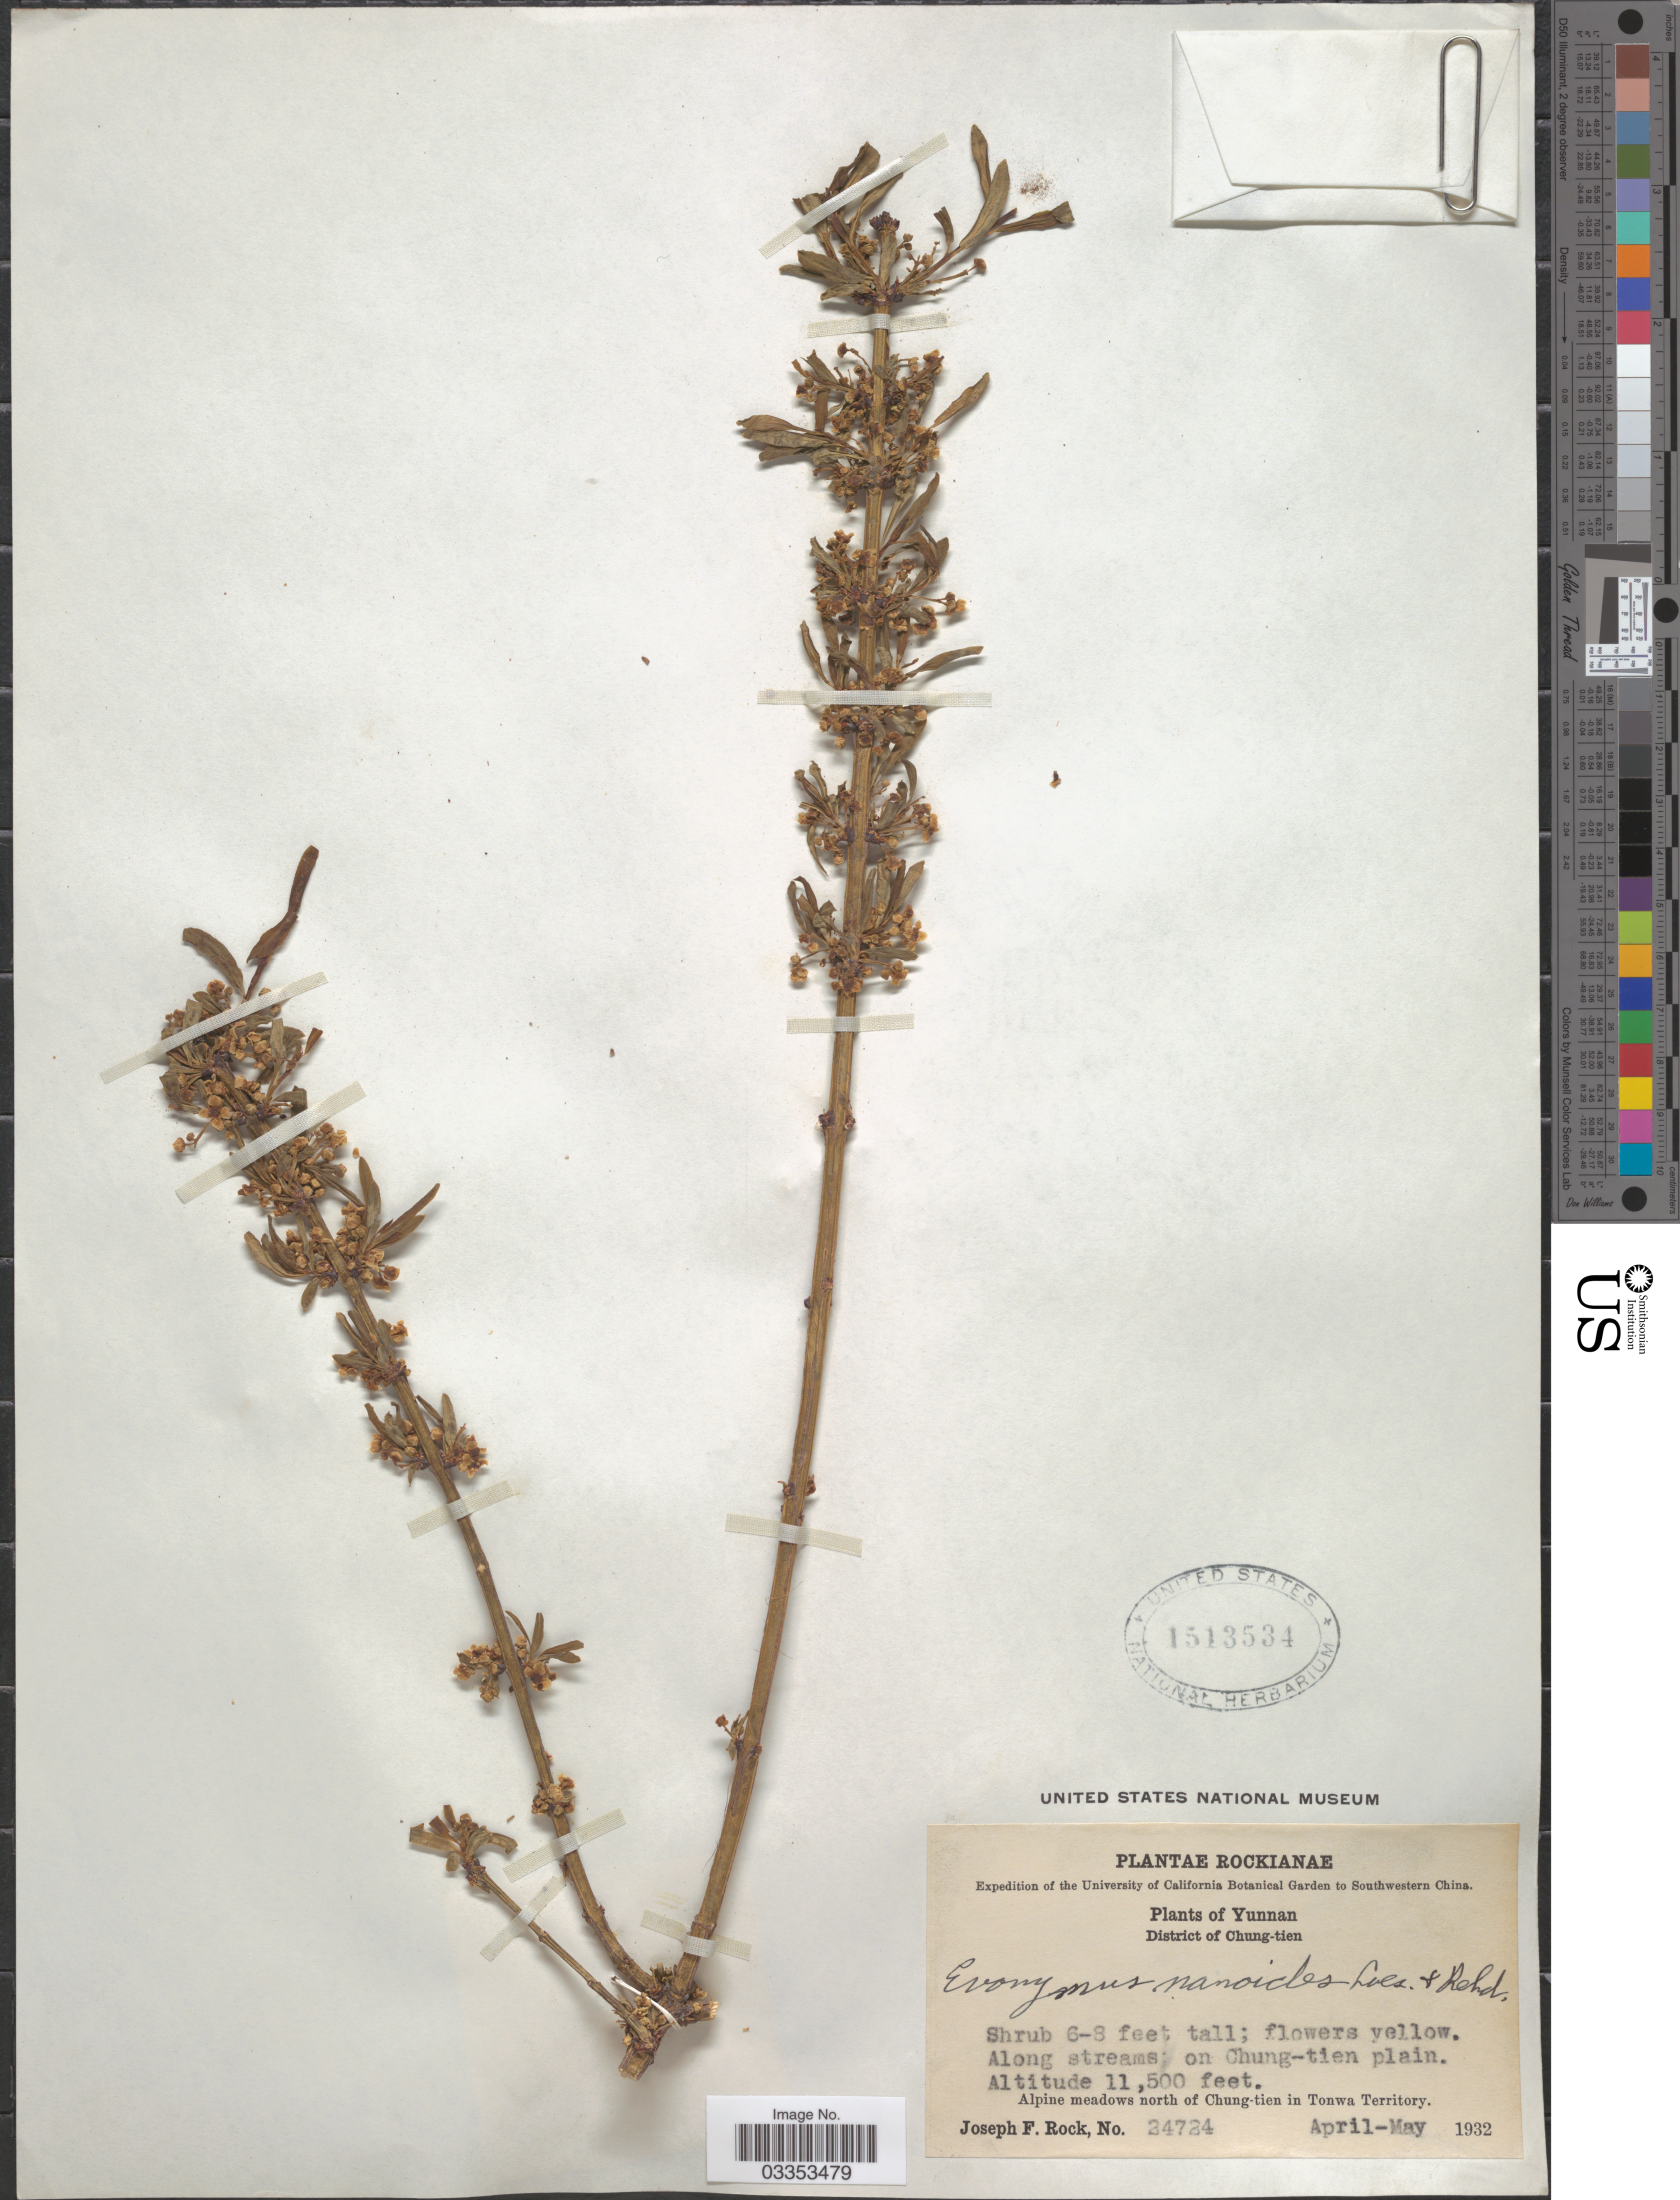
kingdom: Plantae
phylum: Tracheophyta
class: Magnoliopsida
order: Celastrales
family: Celastraceae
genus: Euonymus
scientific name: Euonymus nanoides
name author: Loes. & Rehder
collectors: J. F. Rock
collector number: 24724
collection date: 1932-04/1932-05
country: China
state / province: Yunnan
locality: Southwestern China. District of Chung-tien. Along streams on Chung-tien plain. Alpine meadows north of Chung-tien in Tonwa Territory.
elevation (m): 3505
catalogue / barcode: US 1513534